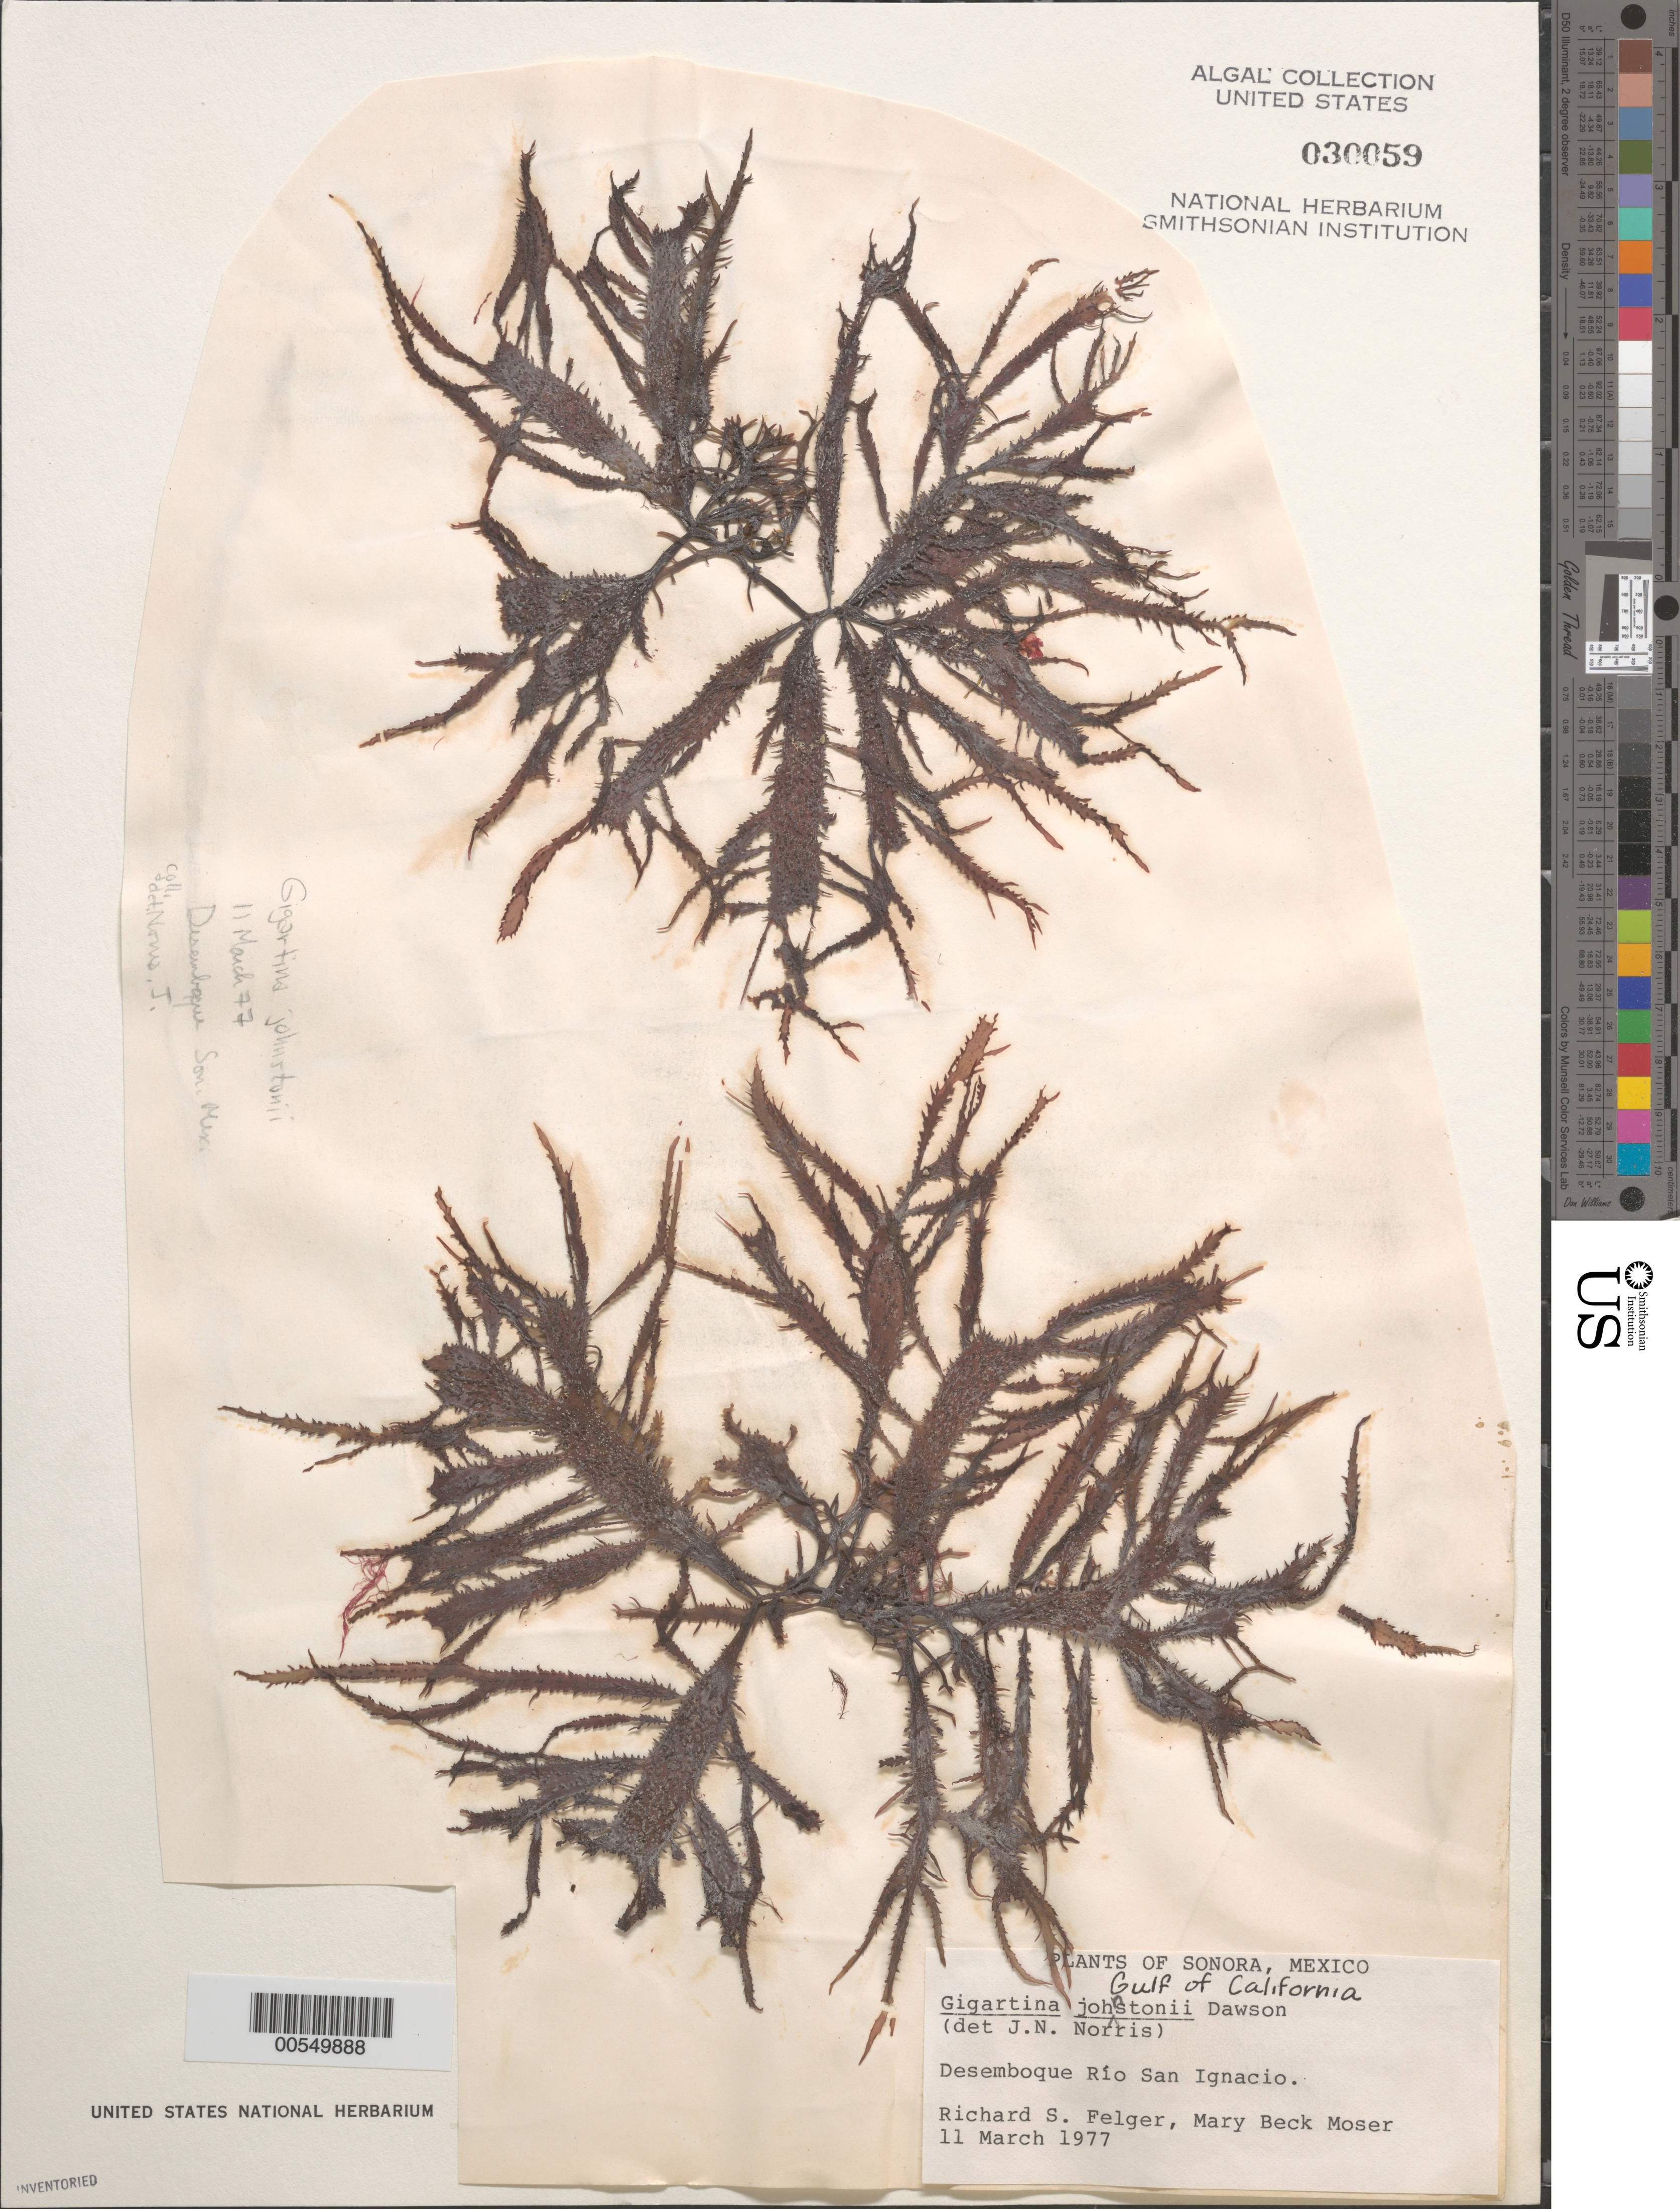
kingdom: Plantae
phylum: Rhodophyta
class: Florideophyceae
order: Gigartinales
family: Gigartinaceae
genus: Chondracanthus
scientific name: Chondracanthus squarrulosus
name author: (Setch. & N.L. Gardner) J.R. Hughey et al.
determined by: Algae name updating Project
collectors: R. S. Felger & M. Moser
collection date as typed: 11 Mar 1977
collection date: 1977-03-11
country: Mexico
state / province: Sonora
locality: Desemboque Rio San Ignacio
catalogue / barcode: US 30059